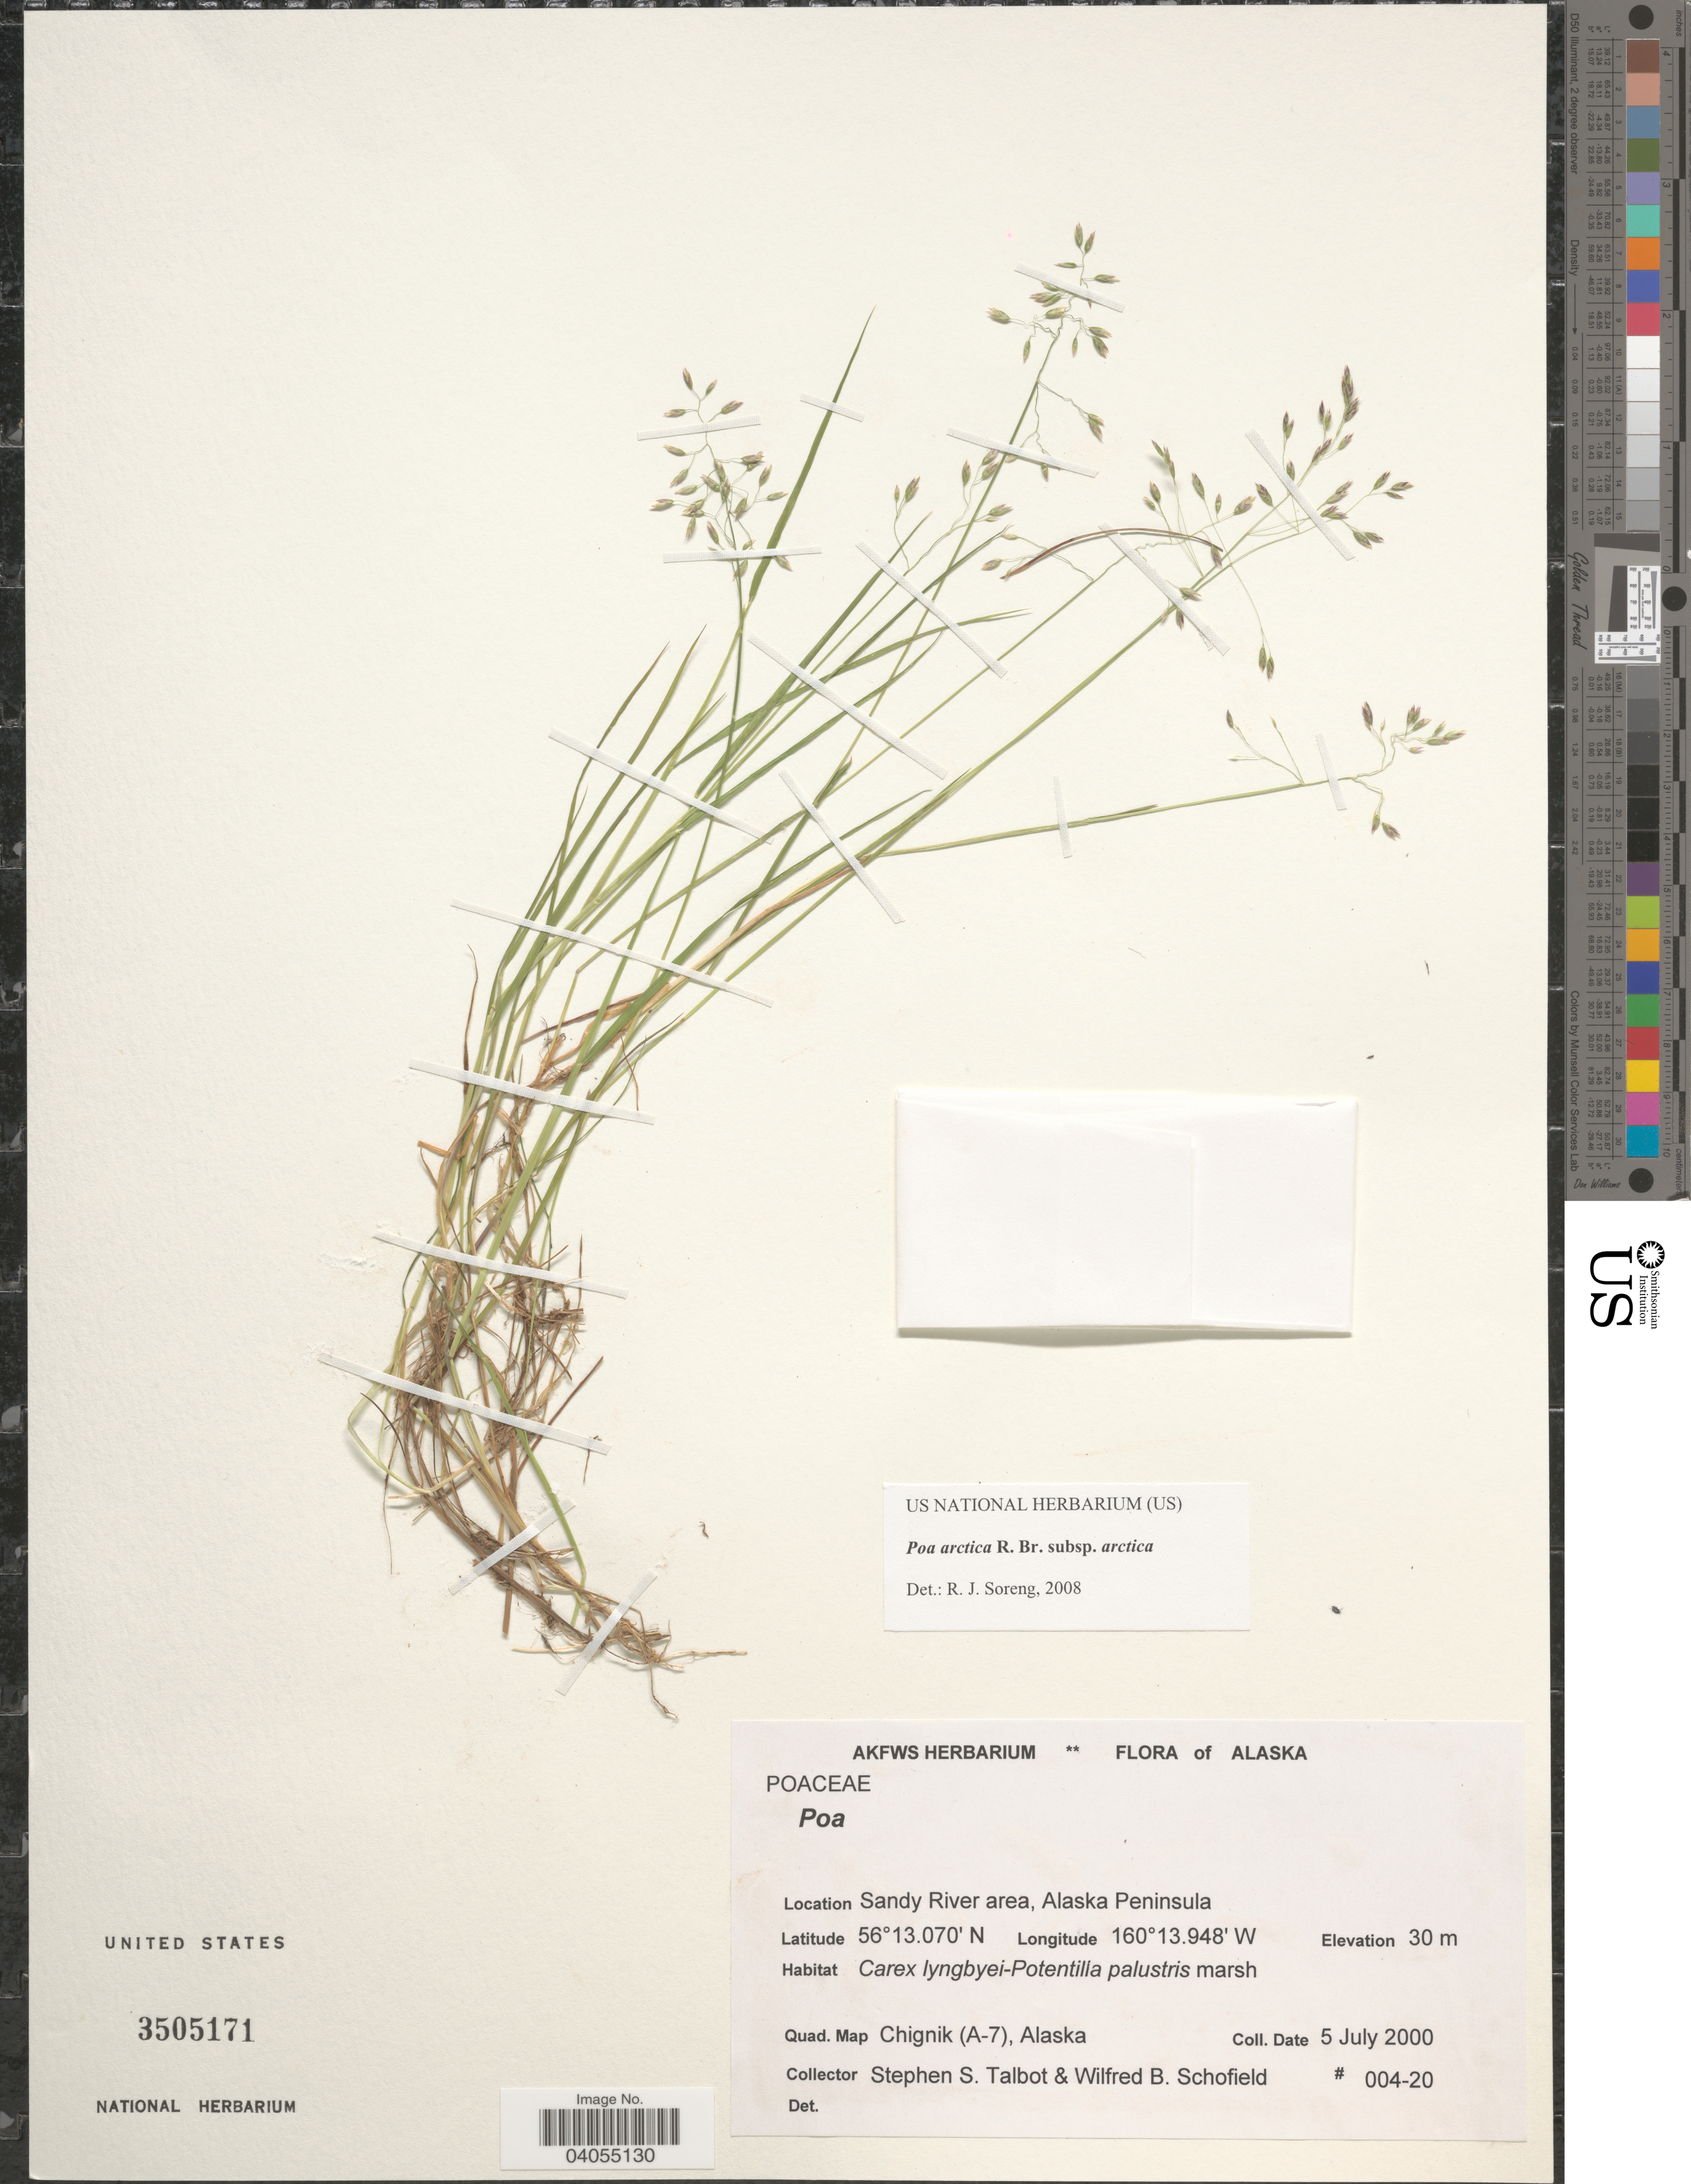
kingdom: Plantae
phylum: Tracheophyta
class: Liliopsida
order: Poales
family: Poaceae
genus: Poa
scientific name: Poa arctica subsp. arctica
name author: R. Br.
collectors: S. S. Talbot & W. Schofield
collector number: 004-20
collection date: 2000-07-05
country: United States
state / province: Alaska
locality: Sandy River area, Alaska Peninsula. Quad. Map Chignik (A-7).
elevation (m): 30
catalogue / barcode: US 3505171